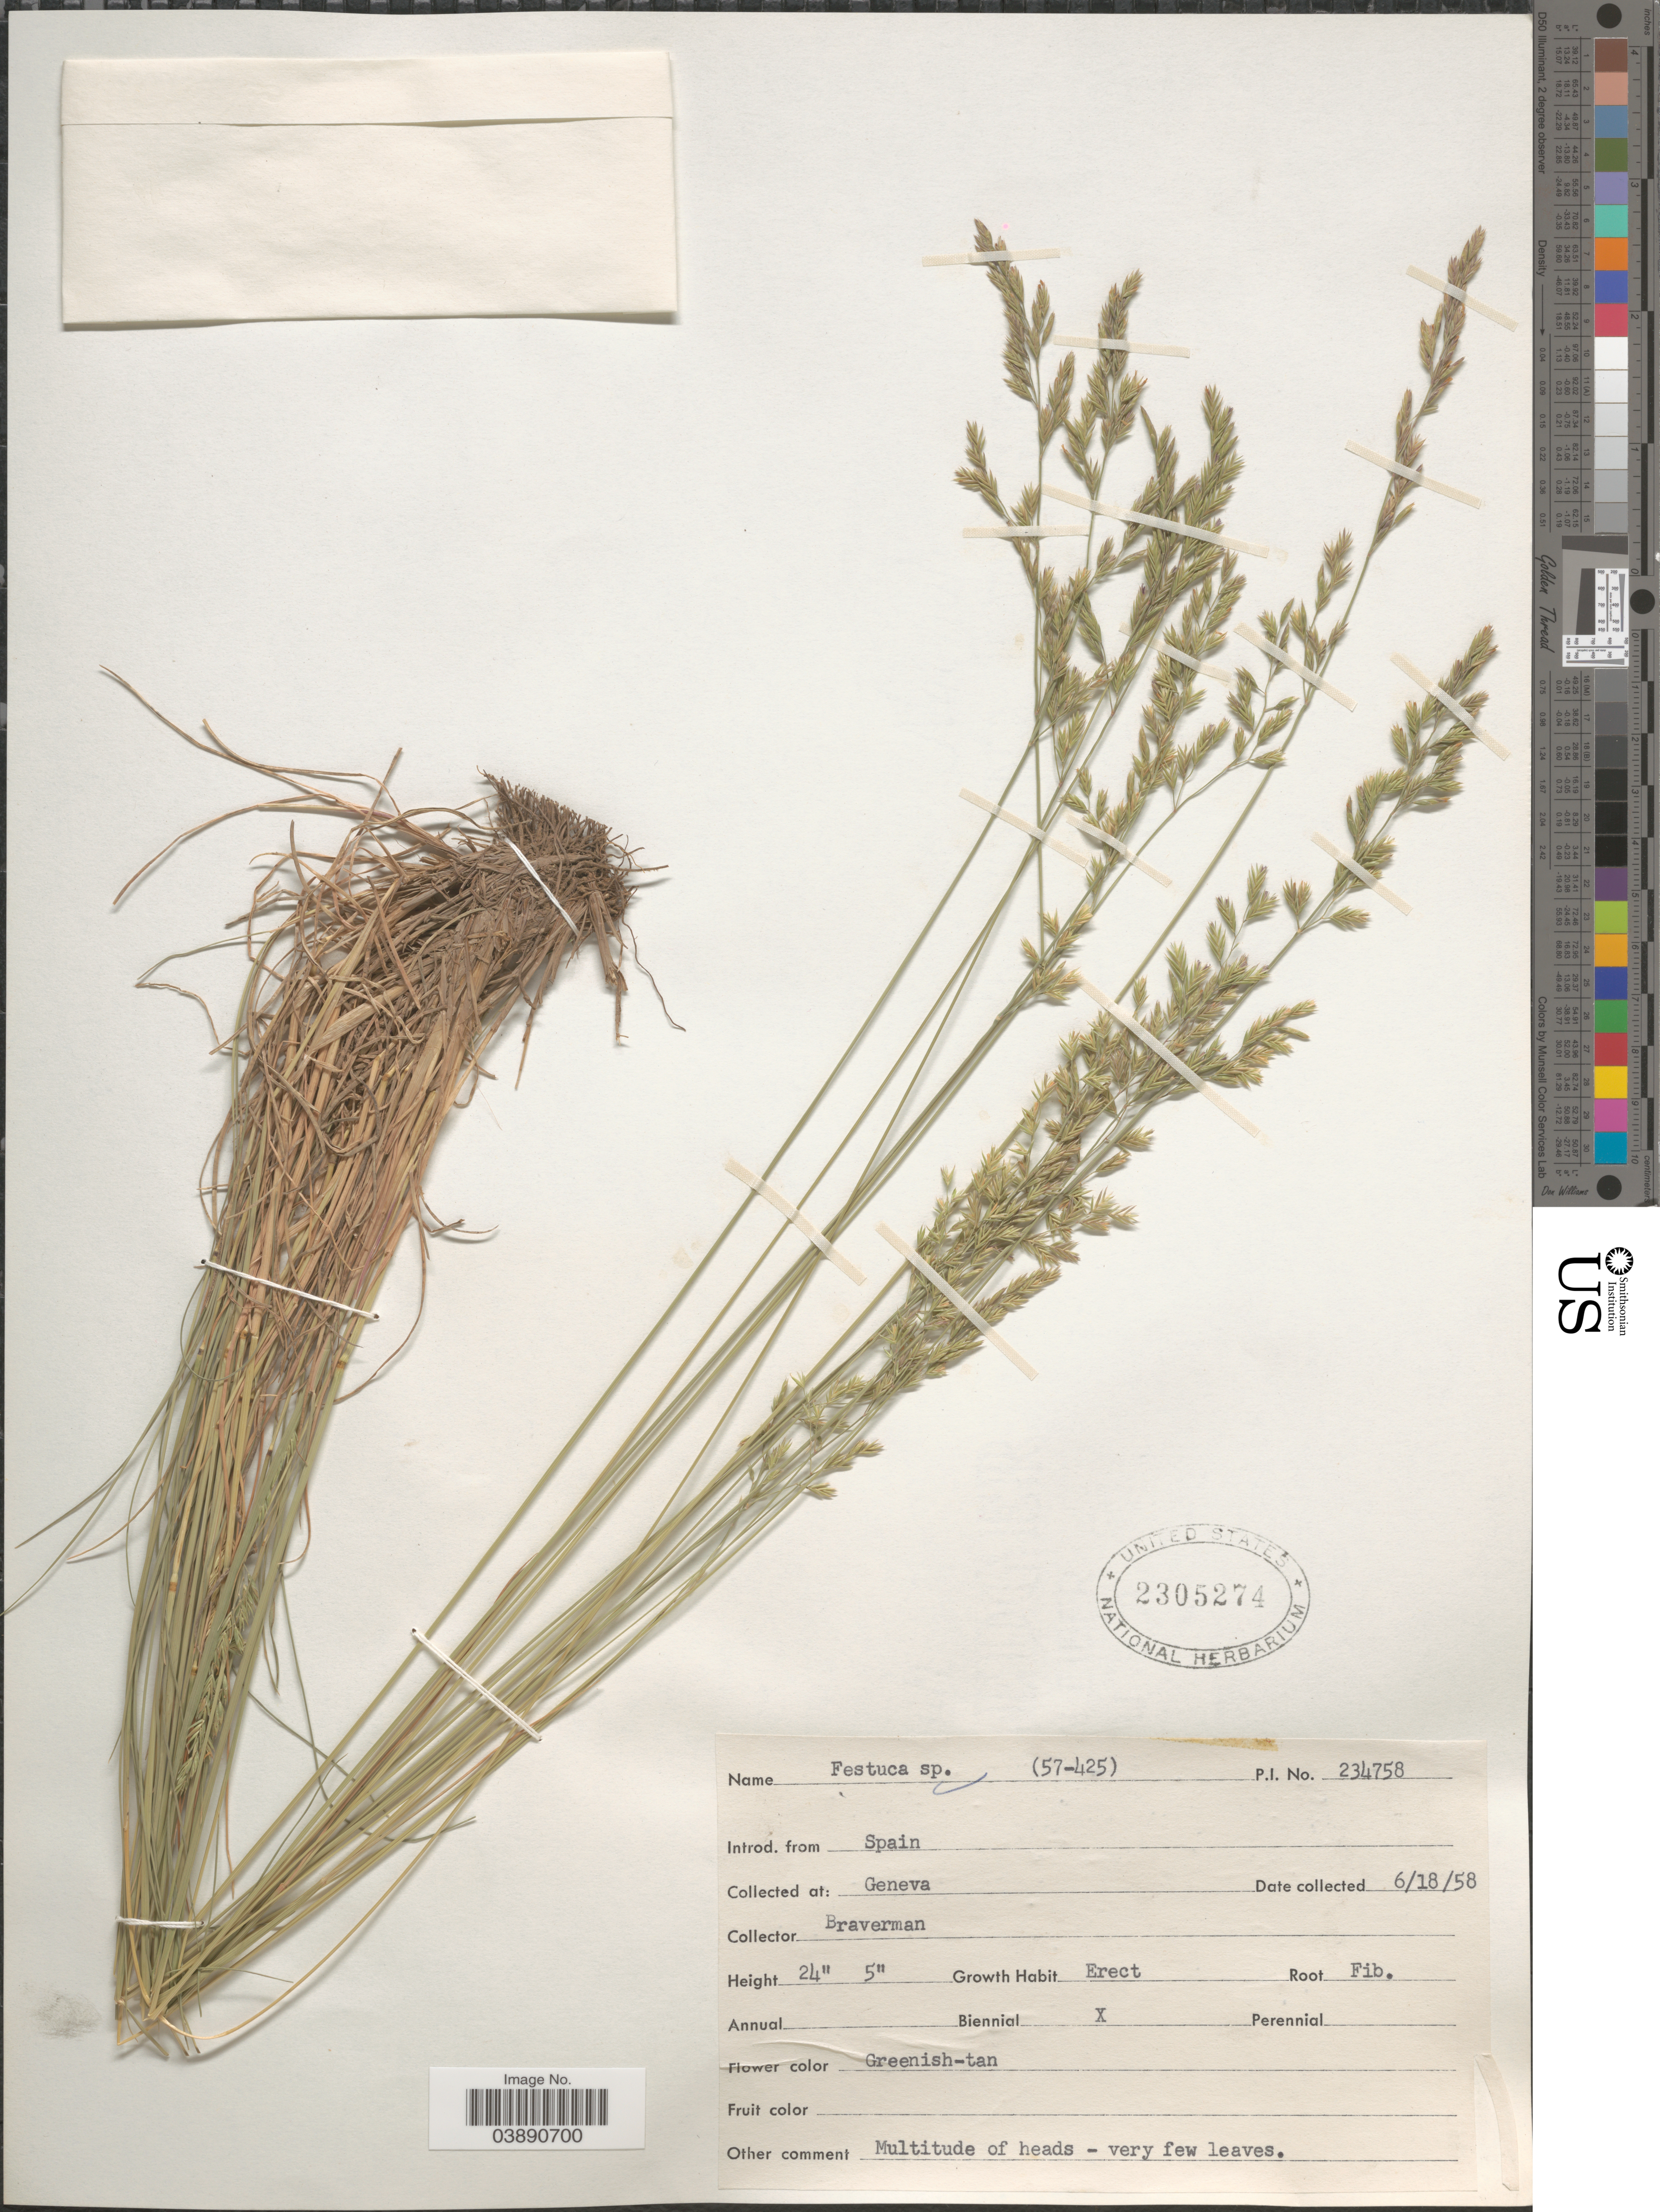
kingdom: Plantae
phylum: Tracheophyta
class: Liliopsida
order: Poales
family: Poaceae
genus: Festuca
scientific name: Festuca sp.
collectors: Braverman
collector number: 234758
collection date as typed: Transcribed d/m/y: 18/6/58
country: Switzerland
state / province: Genève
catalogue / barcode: US 2305274